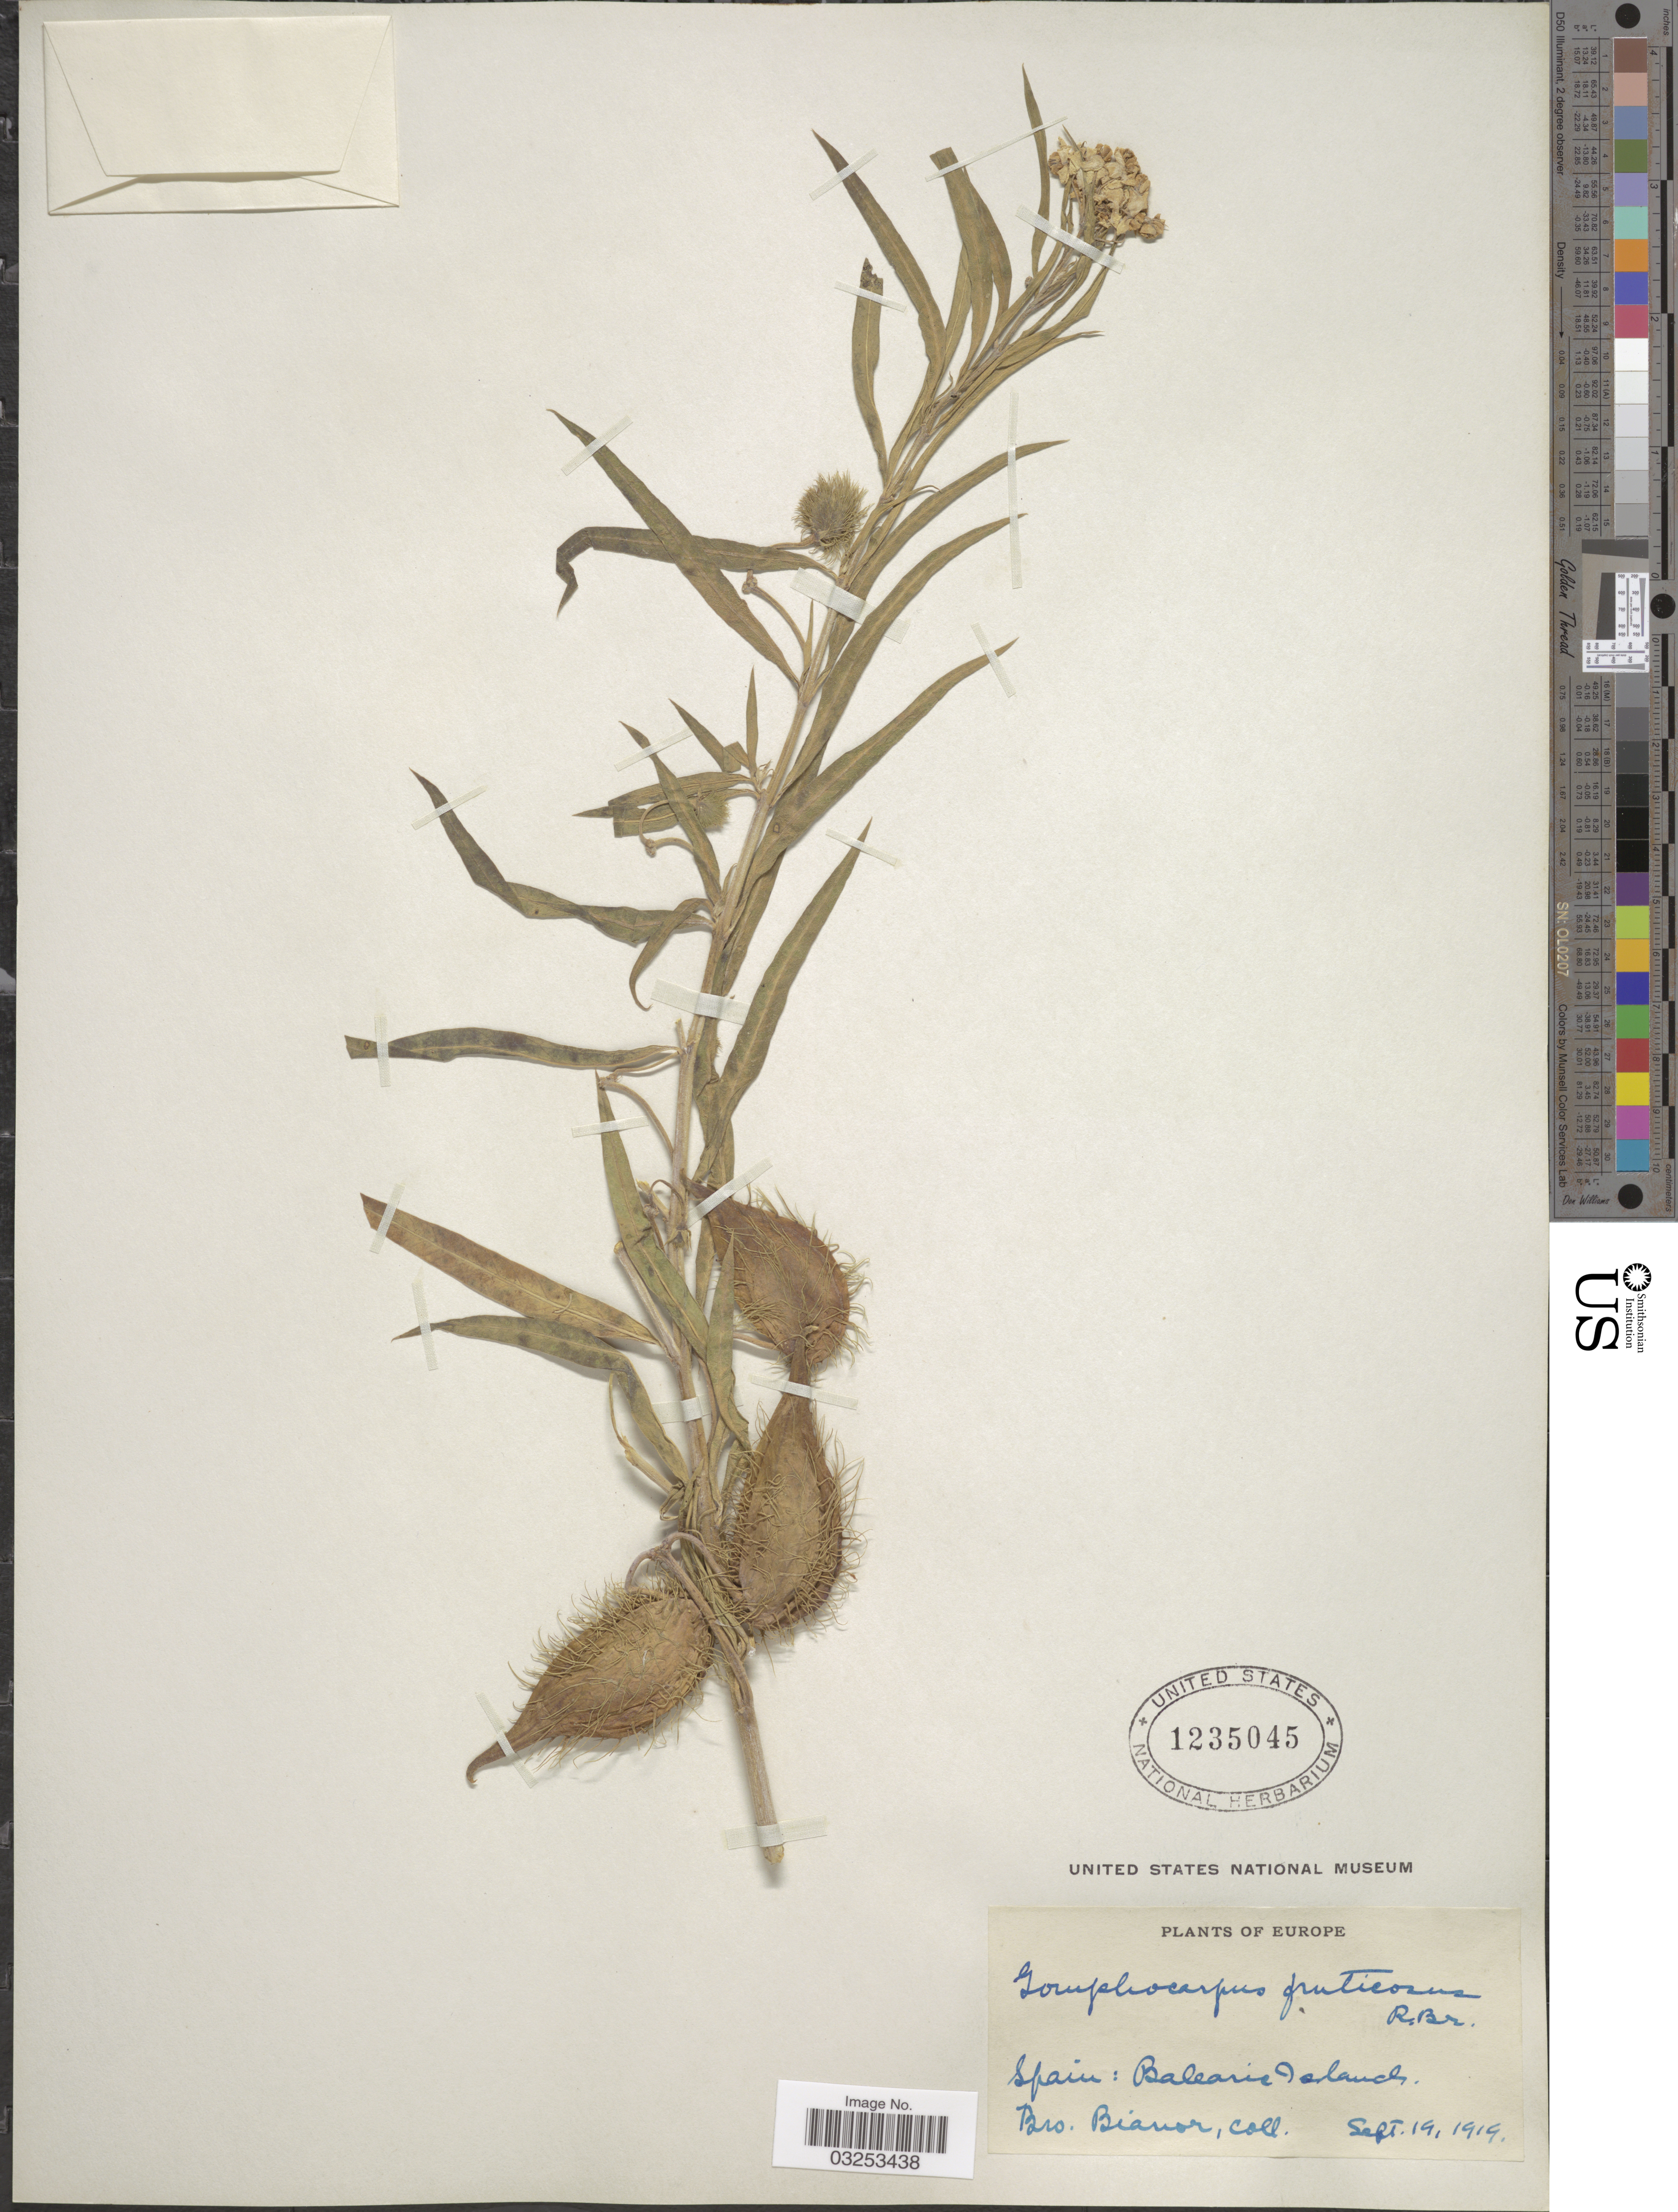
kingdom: Plantae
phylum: Tracheophyta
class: Magnoliopsida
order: Gentianales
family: Apocynaceae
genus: Gomphocarpus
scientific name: Gomphocarpus fruticosus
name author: (L.) W.T. Aiton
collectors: Bro. Bianor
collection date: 1919-09-19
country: Spain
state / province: Islas Baleares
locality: Balearic Islands.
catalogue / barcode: US 1235045